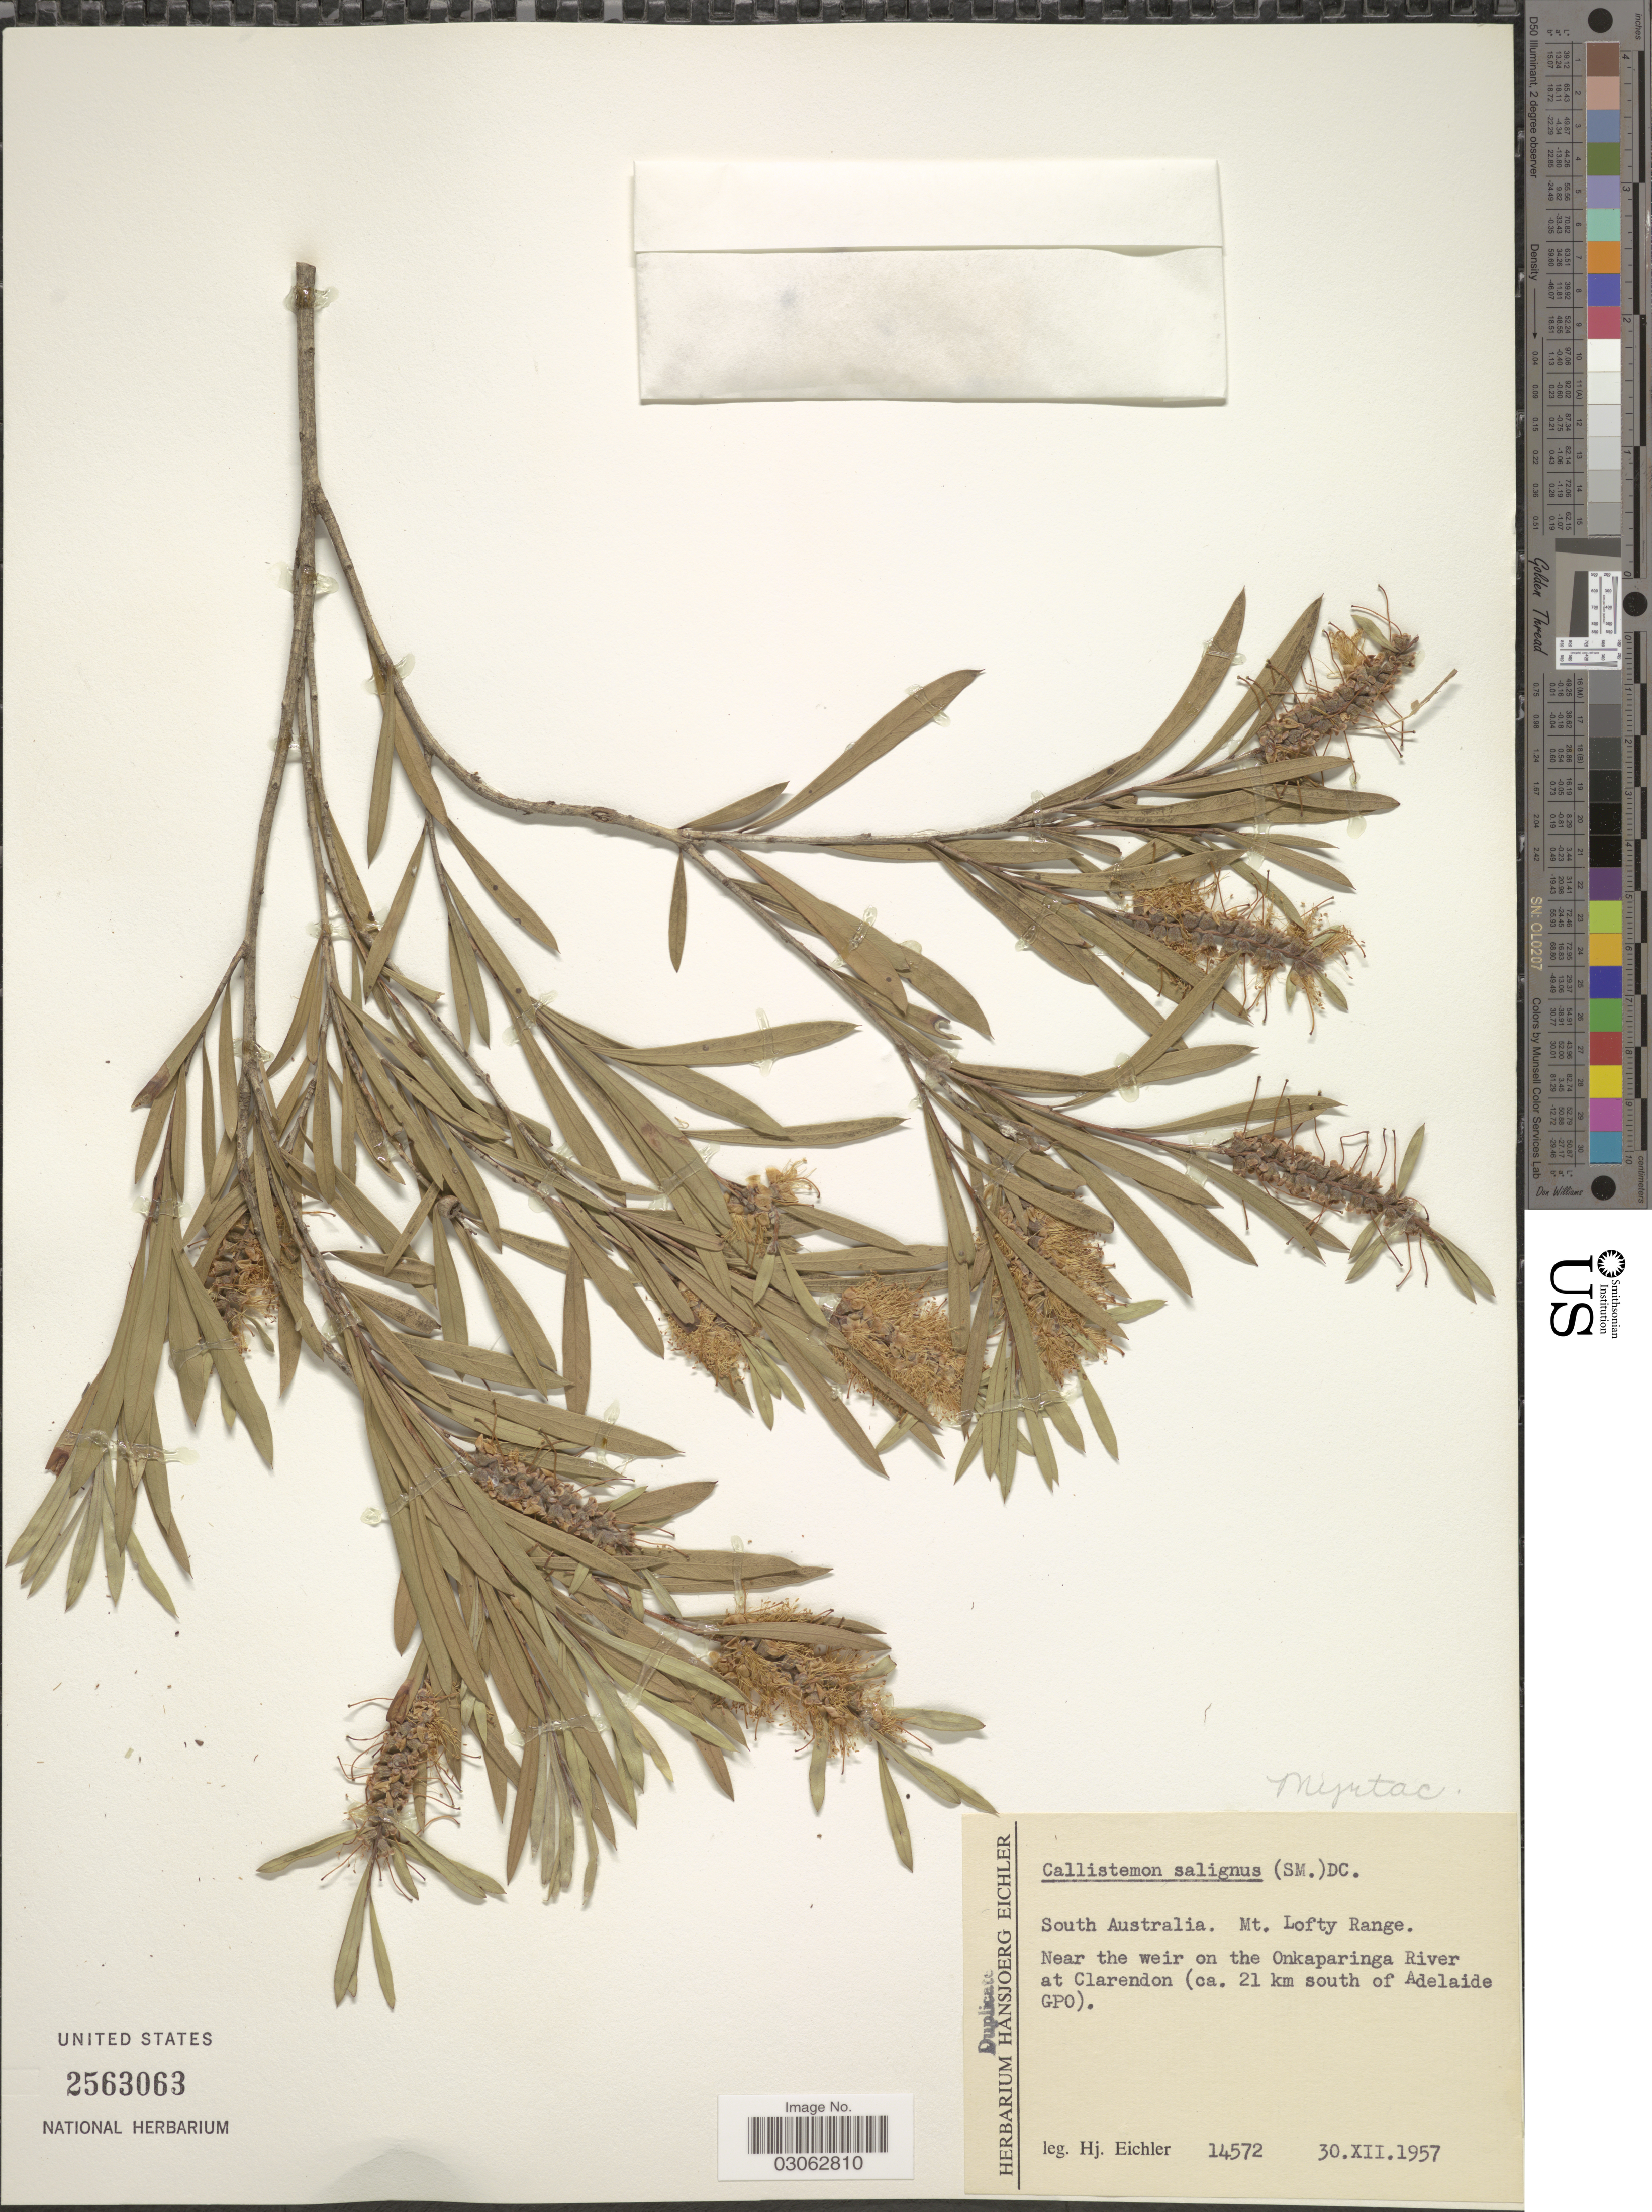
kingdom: Plantae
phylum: Tracheophyta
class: Magnoliopsida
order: Myrtales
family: Myrtaceae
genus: Callistemon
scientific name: Callistemon salignus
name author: (Sm.) Colvill ex Sweet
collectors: H. Eichler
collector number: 14572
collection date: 1957-12-30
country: Australia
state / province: South Australia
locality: Mt. Lofty Range. Near the weir on the Onkaparinga River at Clarendon (ca. 21 km south of Adelaide GPO).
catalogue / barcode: US 2563063